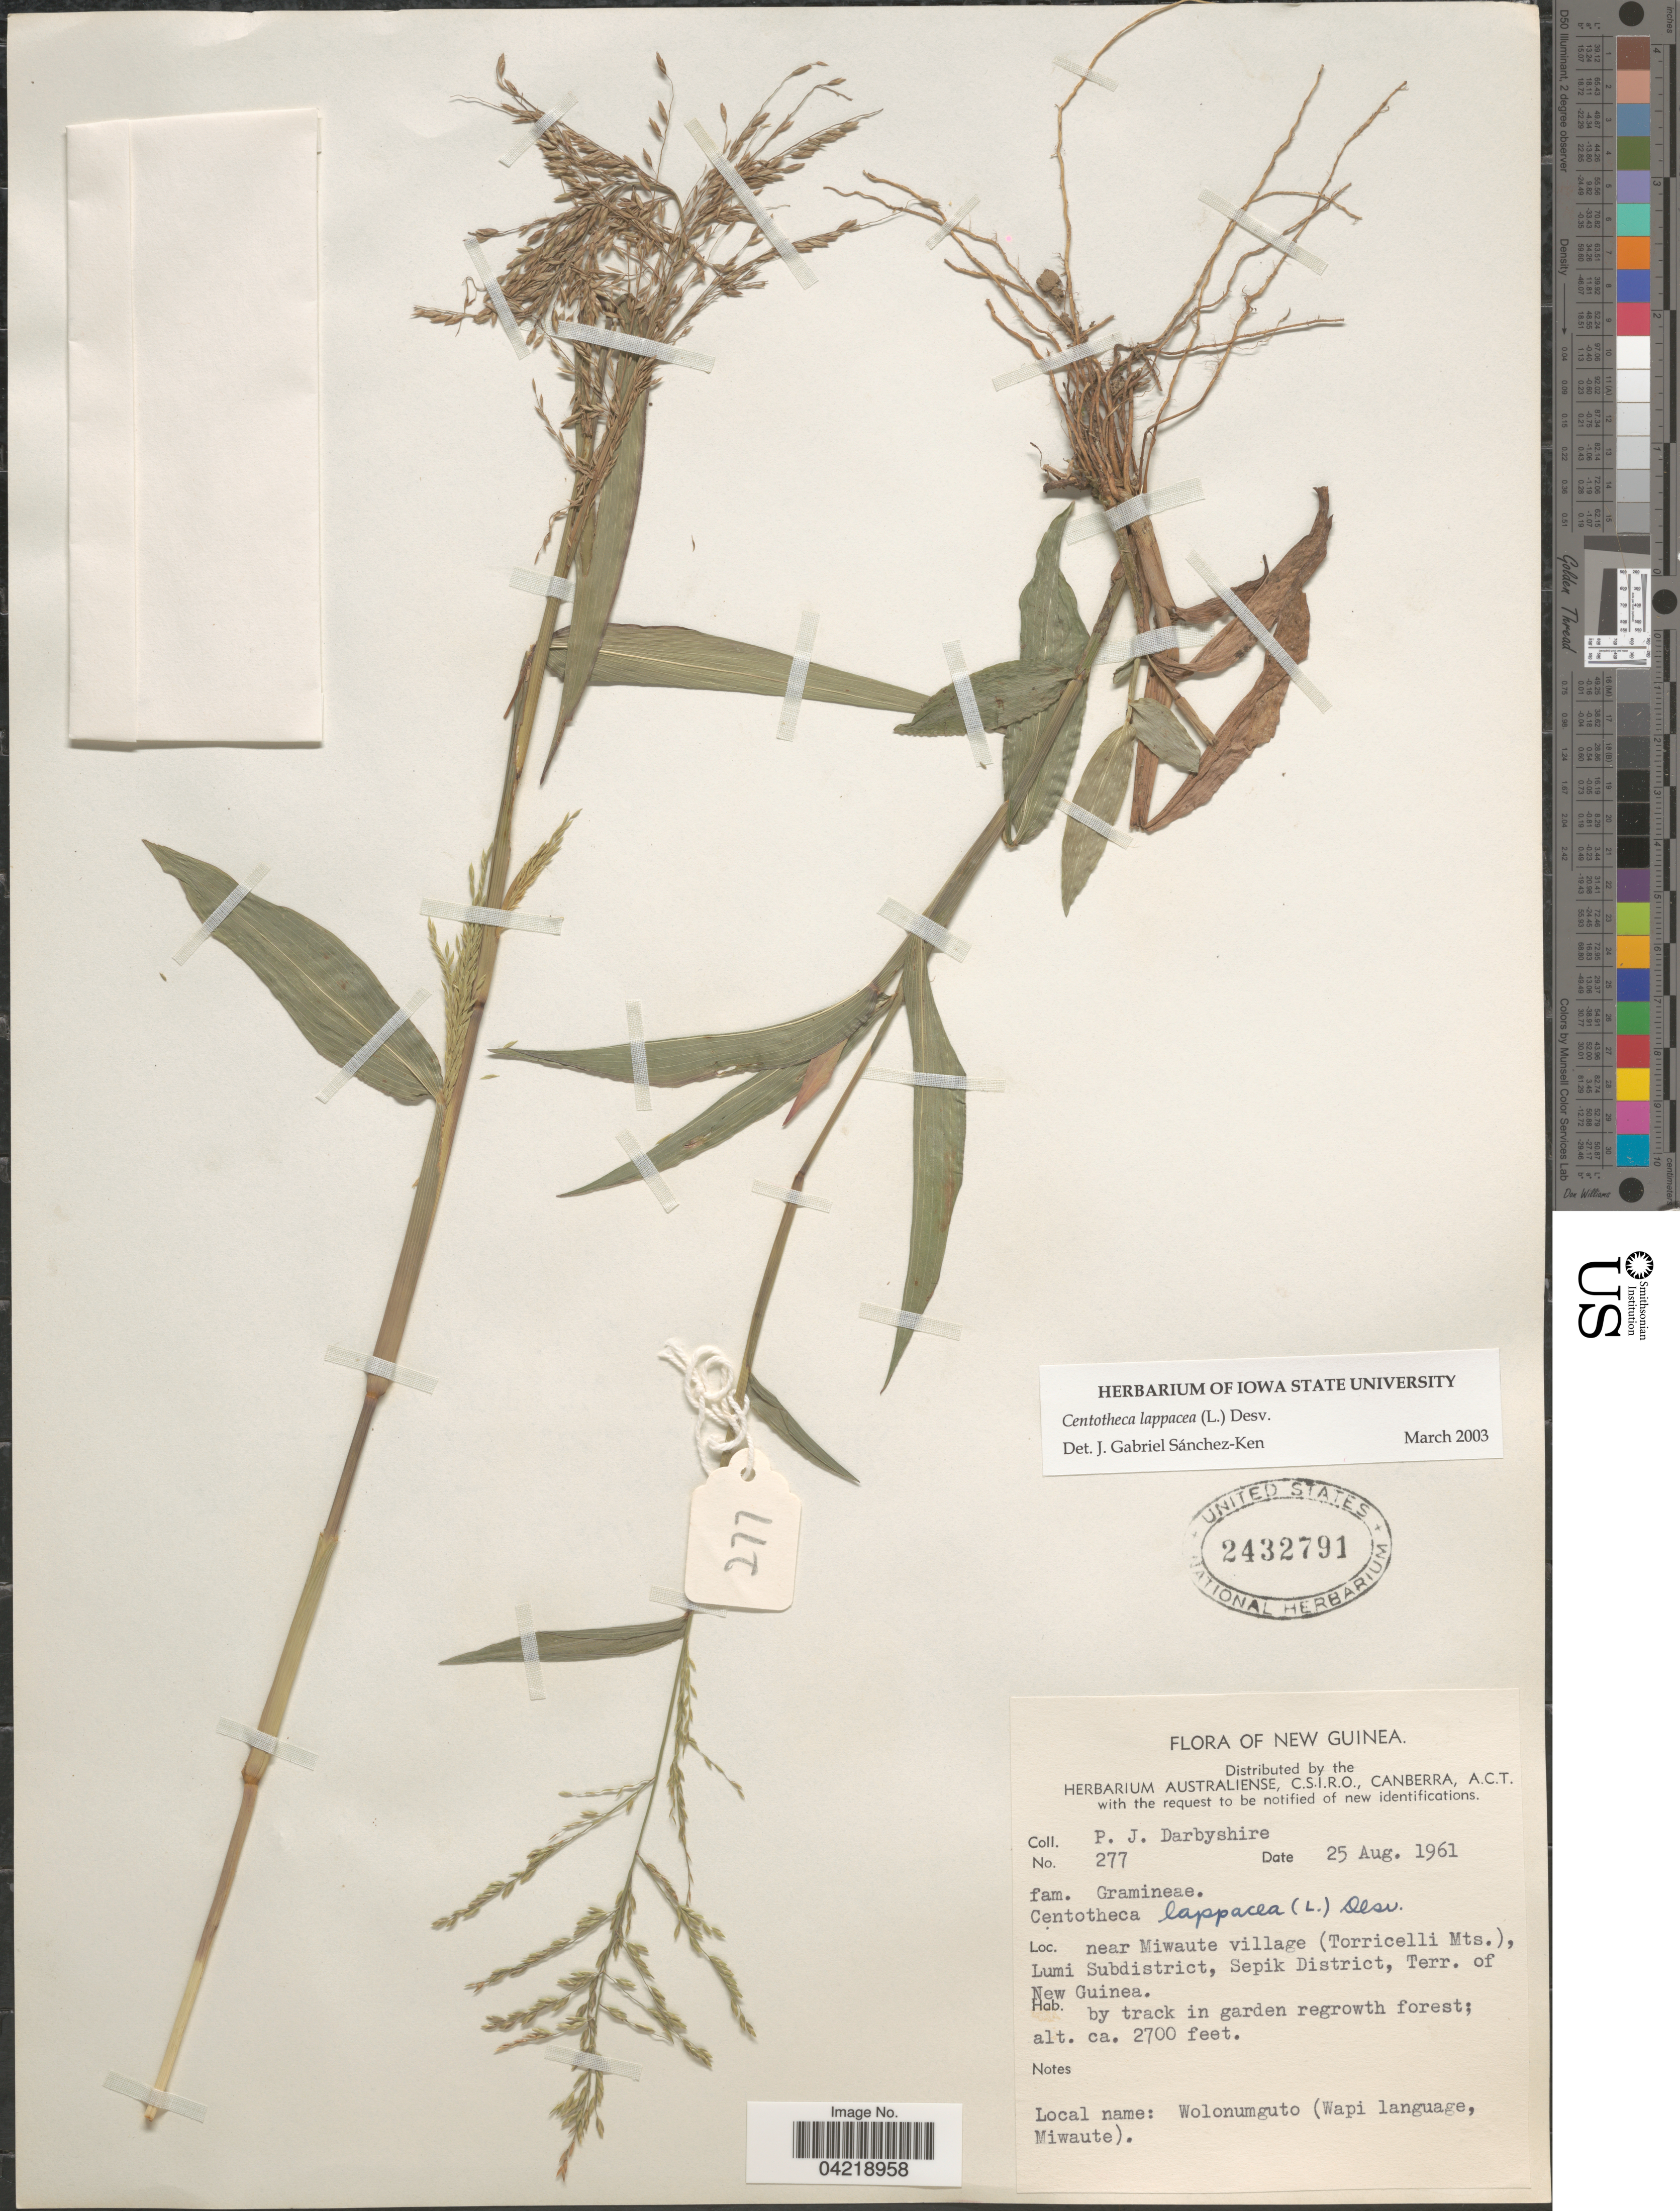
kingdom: Plantae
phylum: Tracheophyta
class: Liliopsida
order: Poales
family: Poaceae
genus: Centotheca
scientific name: Centotheca lappacea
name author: (L.) Desv.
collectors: P. Darbyshire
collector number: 277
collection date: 1961-08-25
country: Papua New Guinea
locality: New Guinea. Near Miwaute village (Torricelli Mts.), Lumi Subdistrict, Sepik District, Terr. of New Guinea.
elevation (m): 823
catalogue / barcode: US 2432791